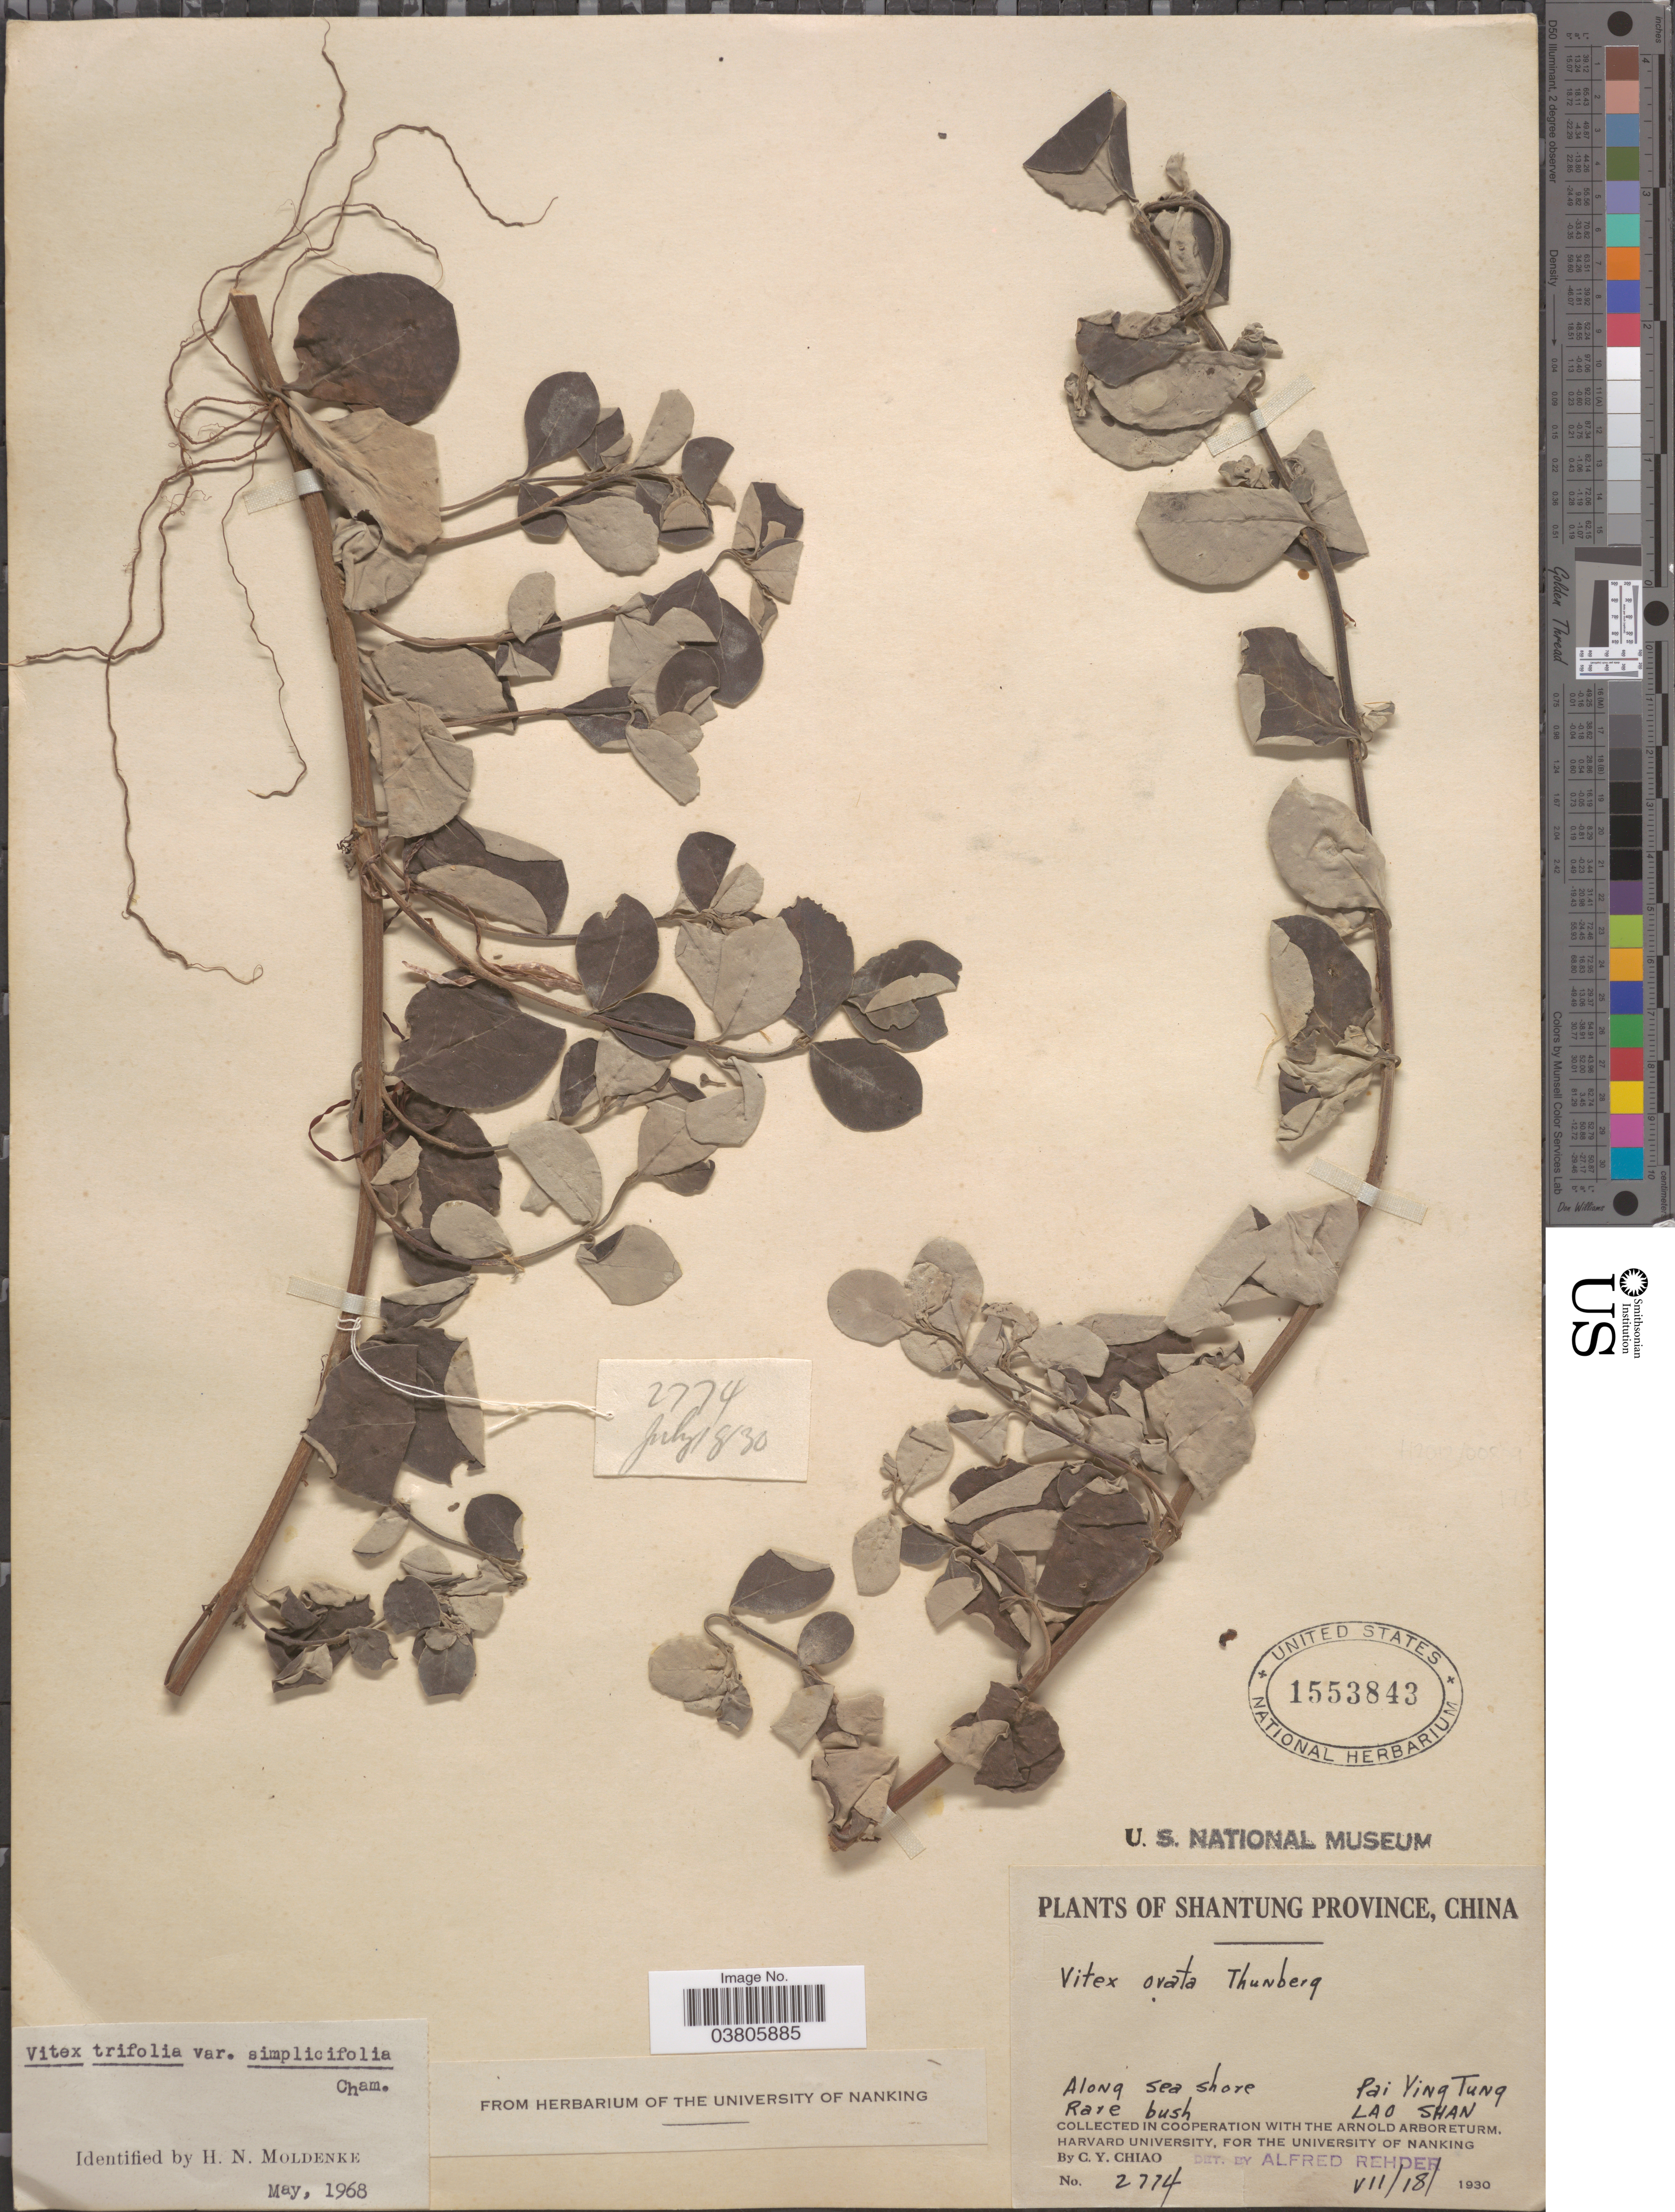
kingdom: Plantae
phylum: Tracheophyta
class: Magnoliopsida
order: Lamiales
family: Lamiaceae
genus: Vitex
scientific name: Vitex negundo var. simplicifolia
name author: D.K. Zang & J.W. Sun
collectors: C. Y. Chiao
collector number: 2714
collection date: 1930-07-18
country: China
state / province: Shandong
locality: Shantung Province. Pai Ying Tung, Lao Shan.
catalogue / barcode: US 1553843